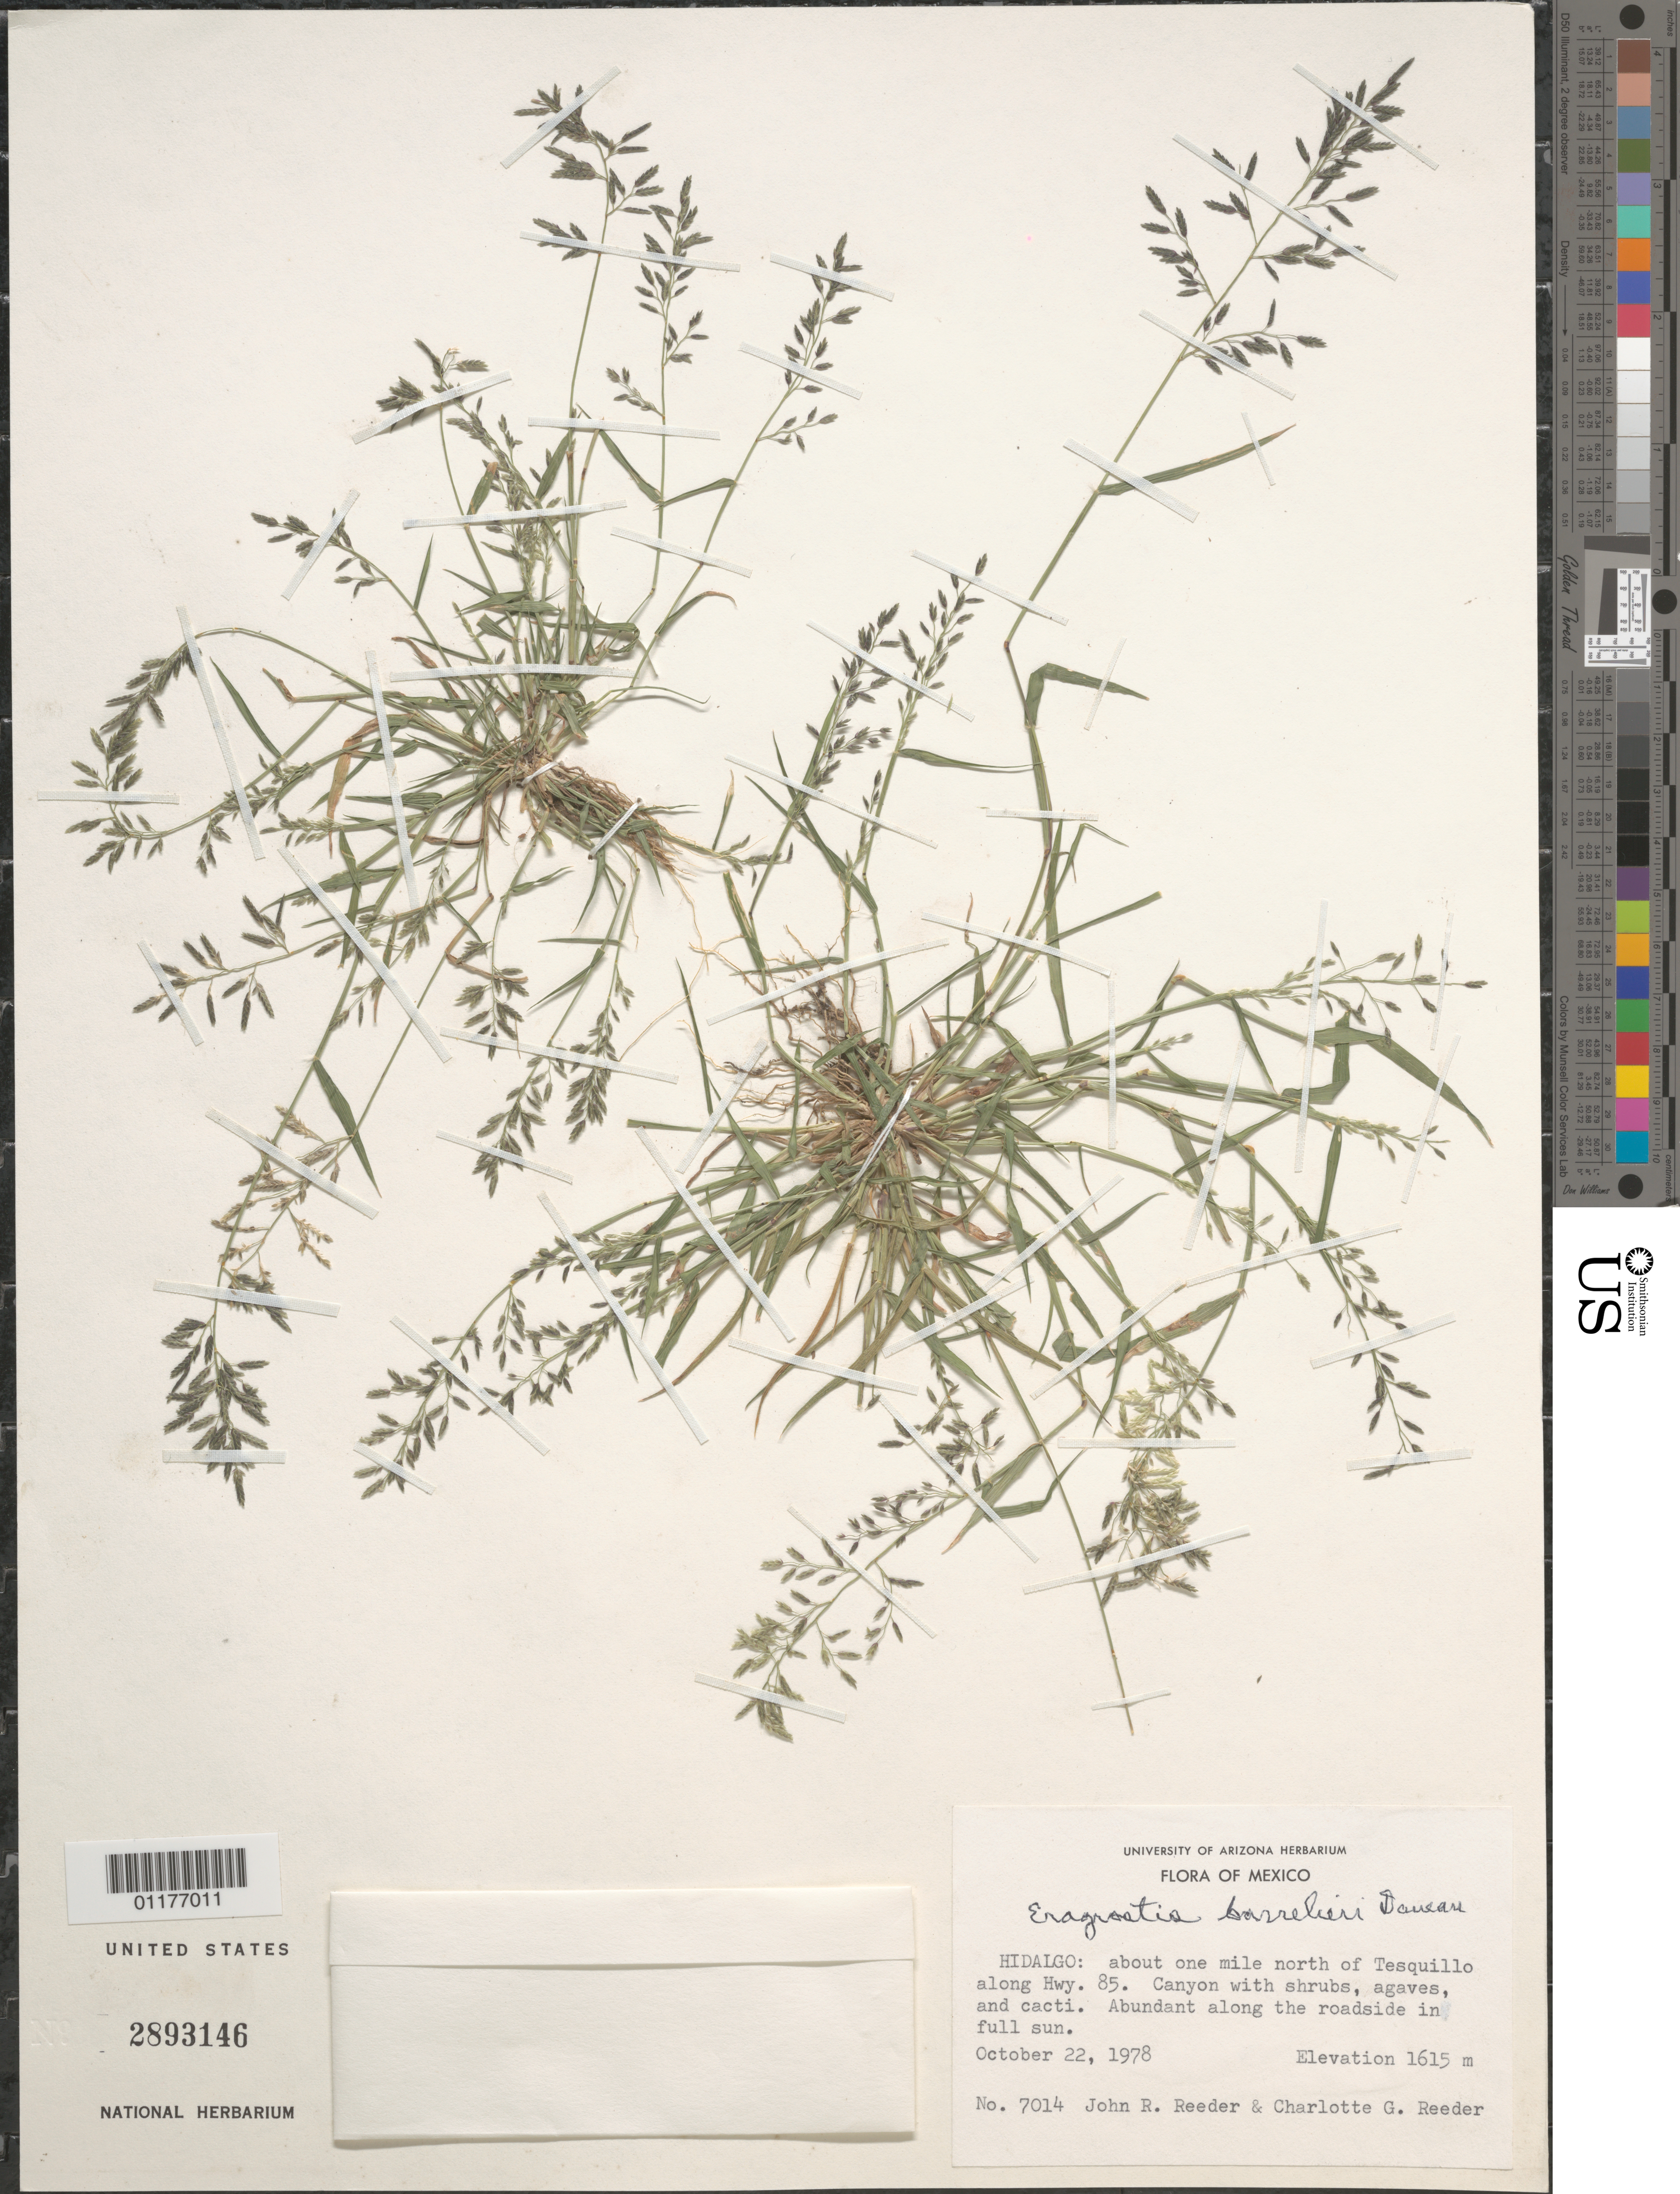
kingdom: Plantae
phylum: Tracheophyta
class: Liliopsida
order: Poales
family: Poaceae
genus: Eragrostis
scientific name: Eragrostis barrelieri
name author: Daveau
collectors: J. R. Reeder & C. G. Reeder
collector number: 7014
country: Mexico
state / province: Hidalgo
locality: N of Tesquillo aoong Hwy 85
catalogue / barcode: US 2893146